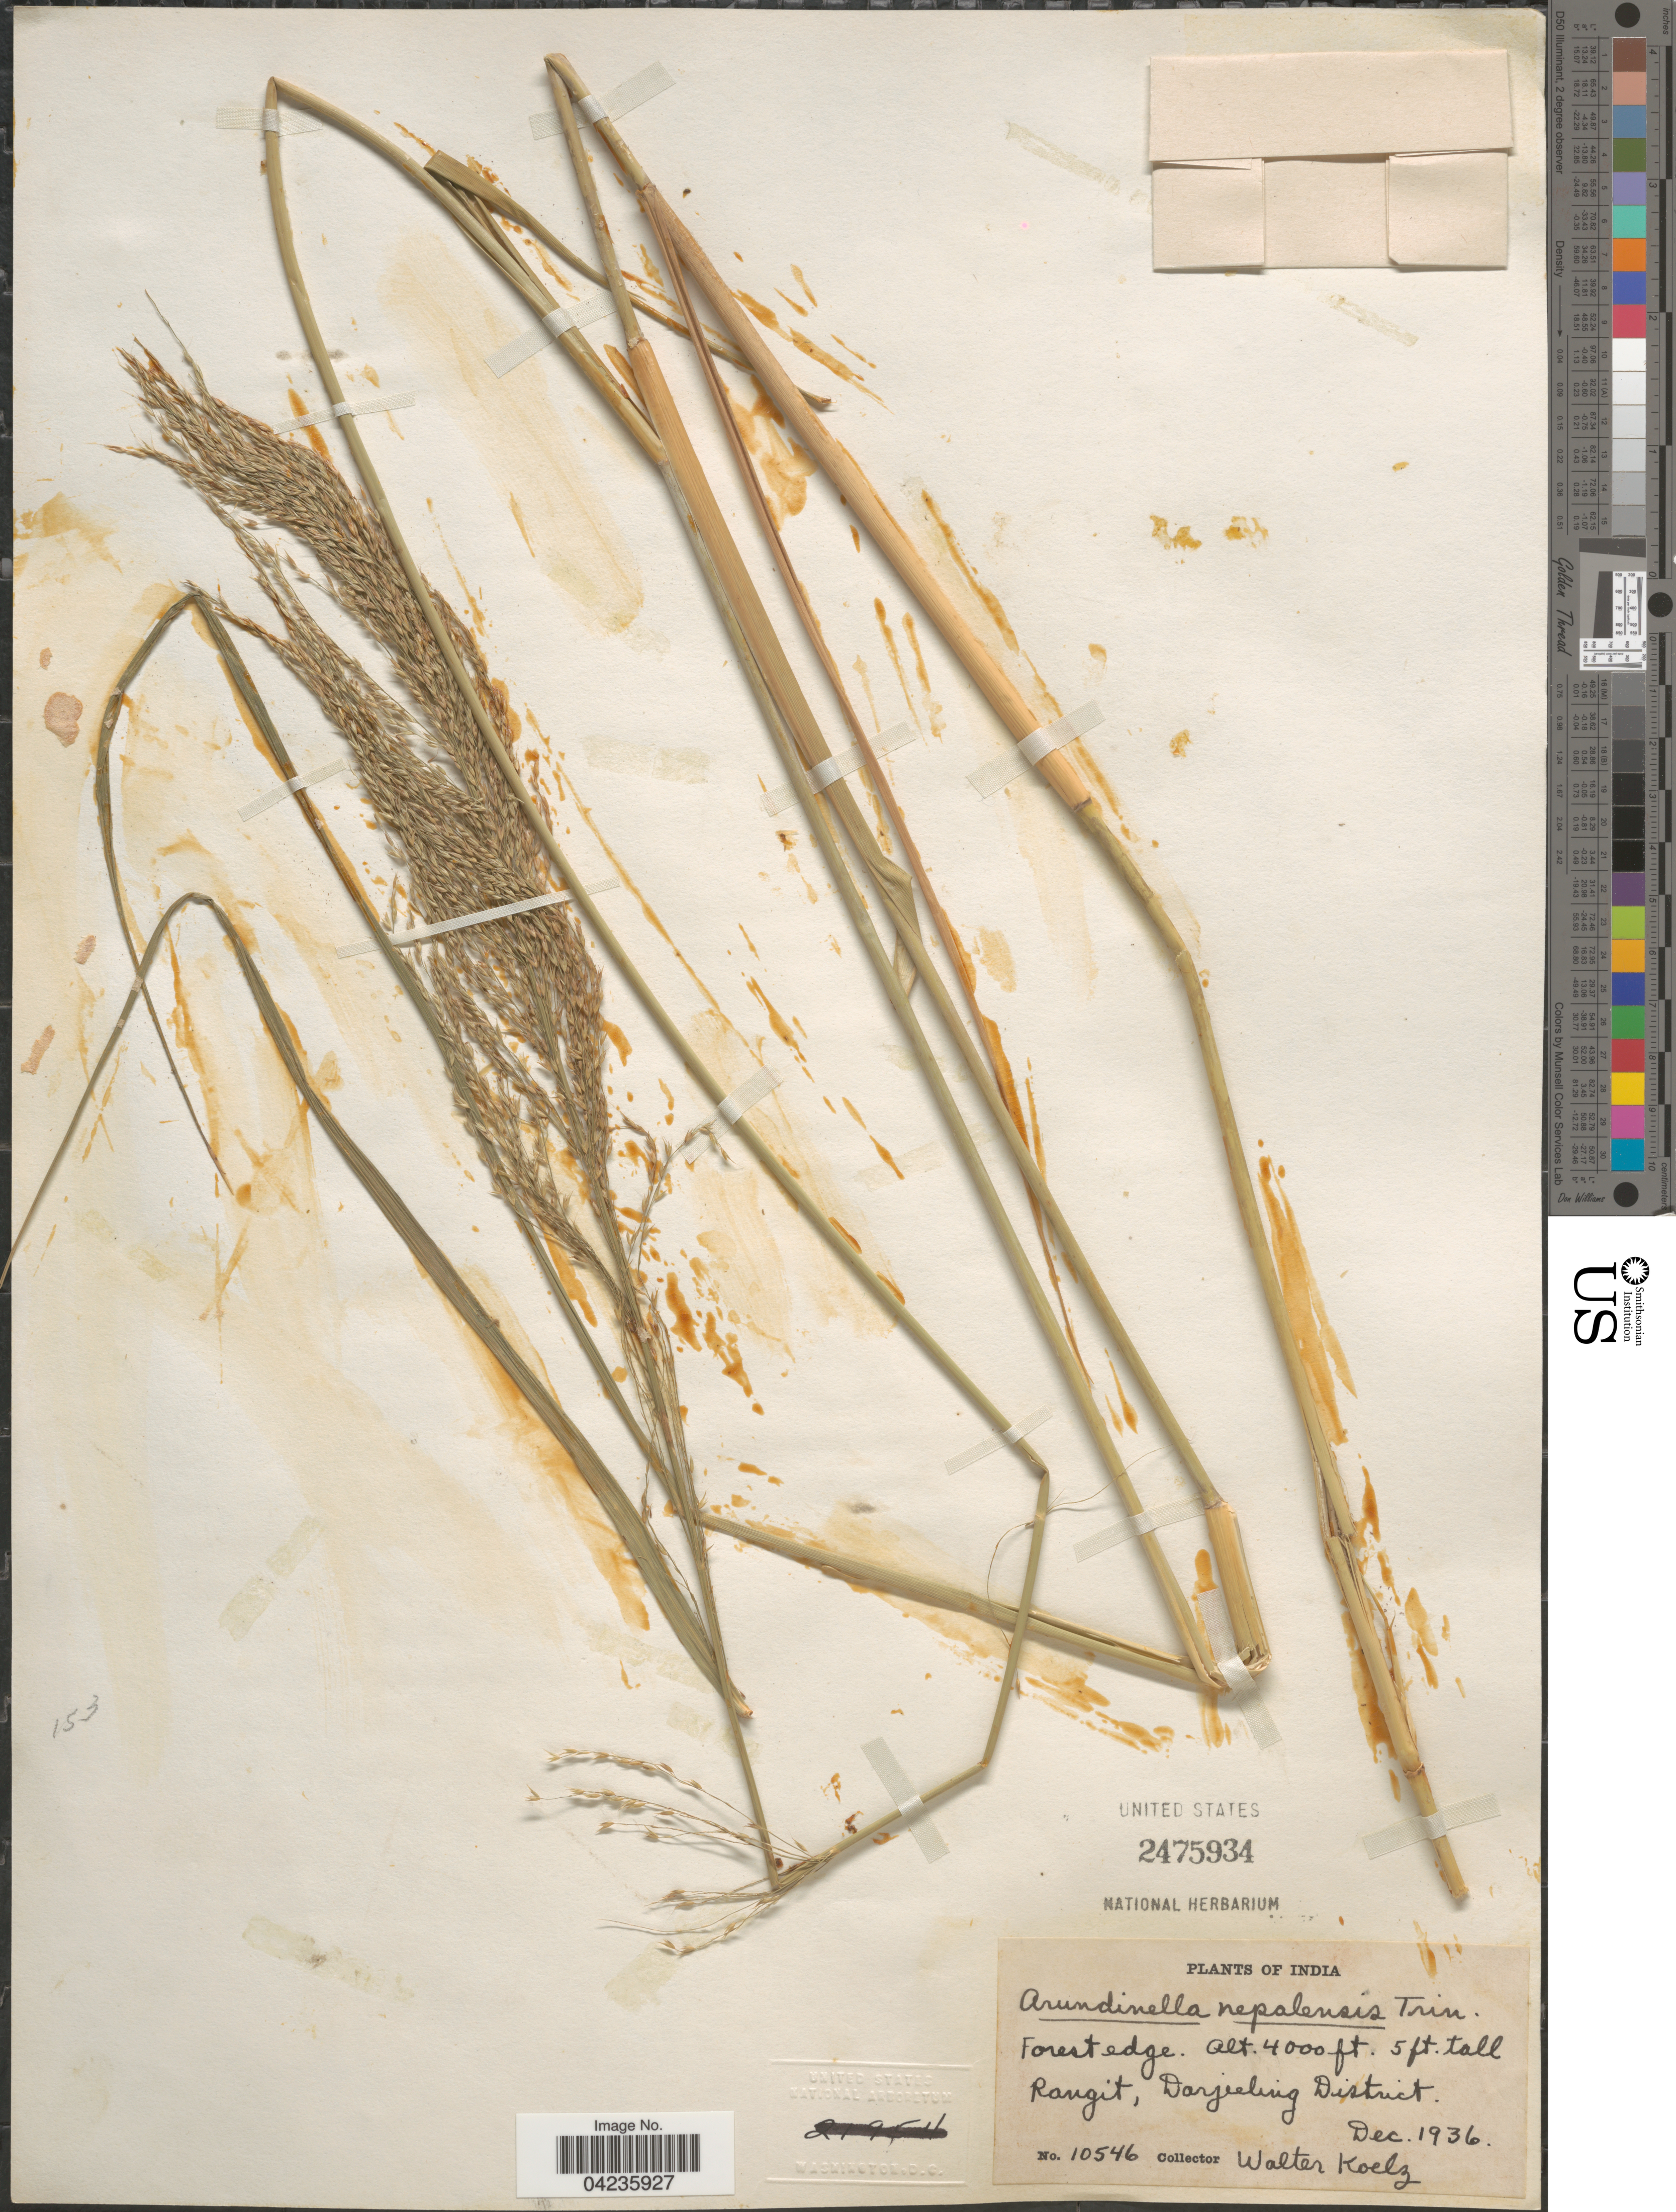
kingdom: Plantae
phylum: Tracheophyta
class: Liliopsida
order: Poales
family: Poaceae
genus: Arundinella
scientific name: Arundinella nepalensis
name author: Trin.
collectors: W. N. Koelz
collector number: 10546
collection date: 1936-12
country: India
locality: Rangit, Darjeeling District.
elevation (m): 1219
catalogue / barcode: US 2475934